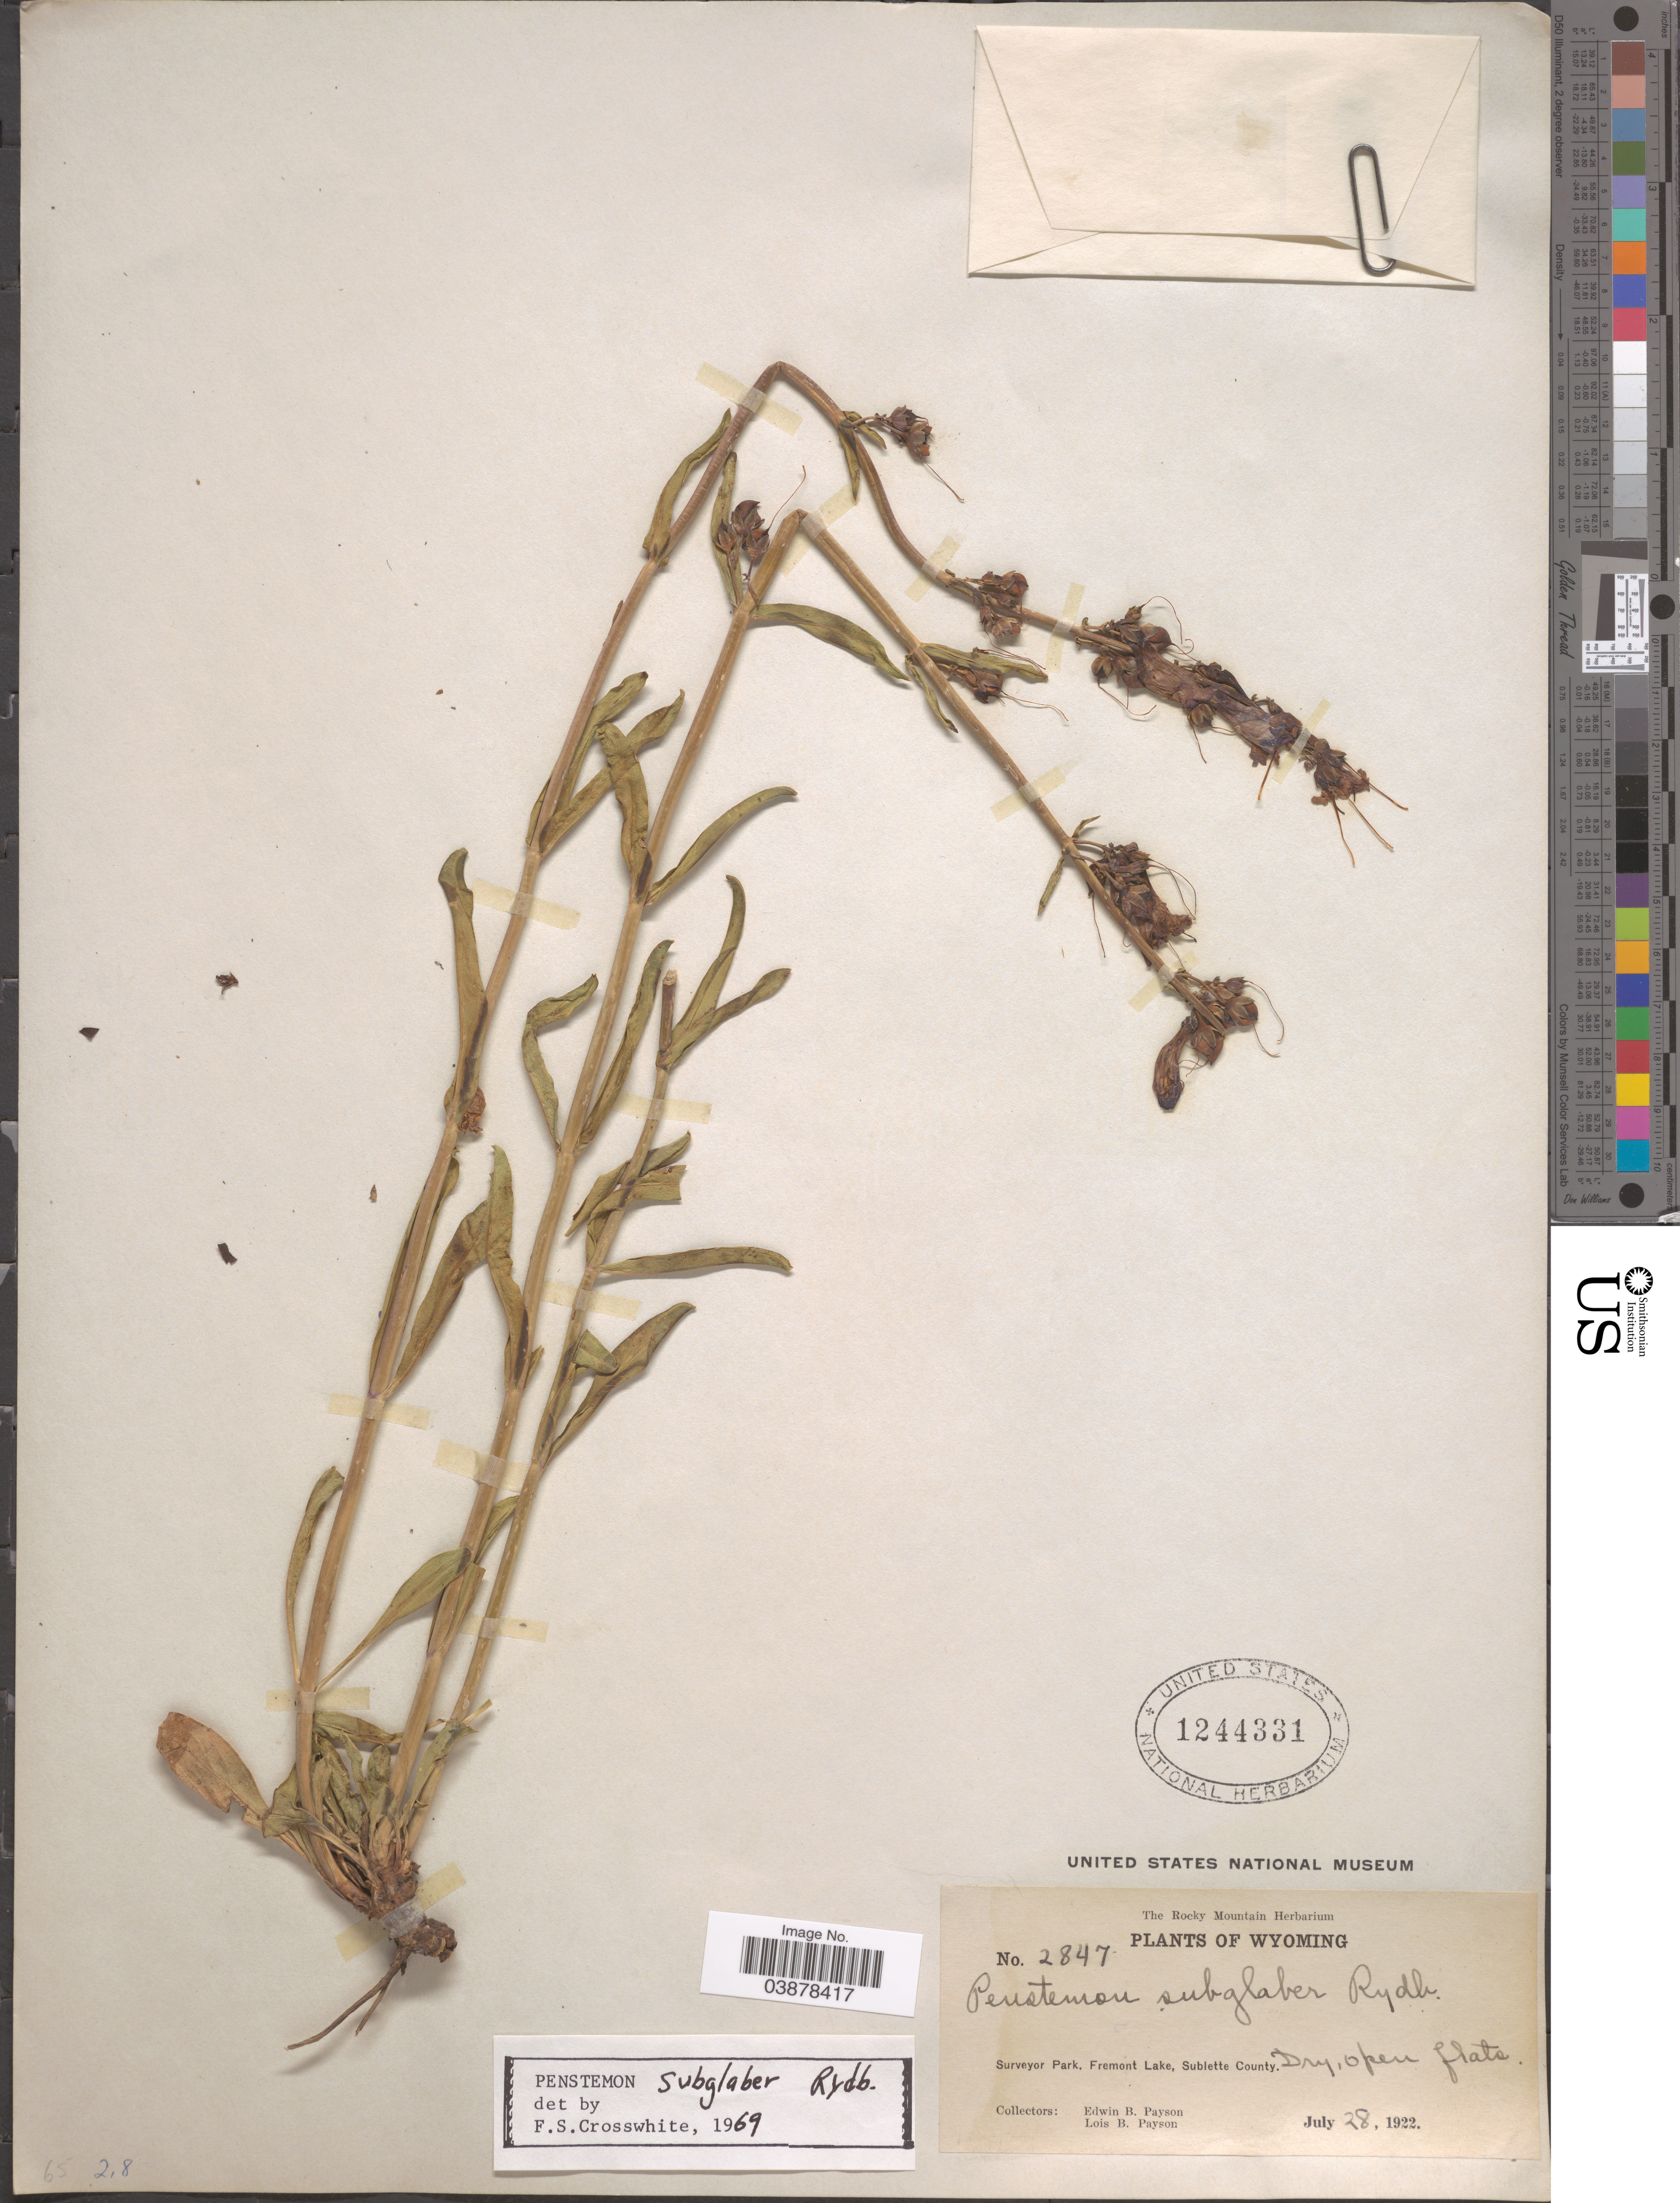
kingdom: Plantae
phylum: Tracheophyta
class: Magnoliopsida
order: Lamiales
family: Plantaginaceae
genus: Penstemon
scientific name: Penstemon subglaber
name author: Rydb.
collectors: E. B. Payson & L. Payson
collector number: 2847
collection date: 1922-07-28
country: United States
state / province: Wyoming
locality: Surveyor Park, Fremont Lake, Sublette County.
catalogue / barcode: US 1244331